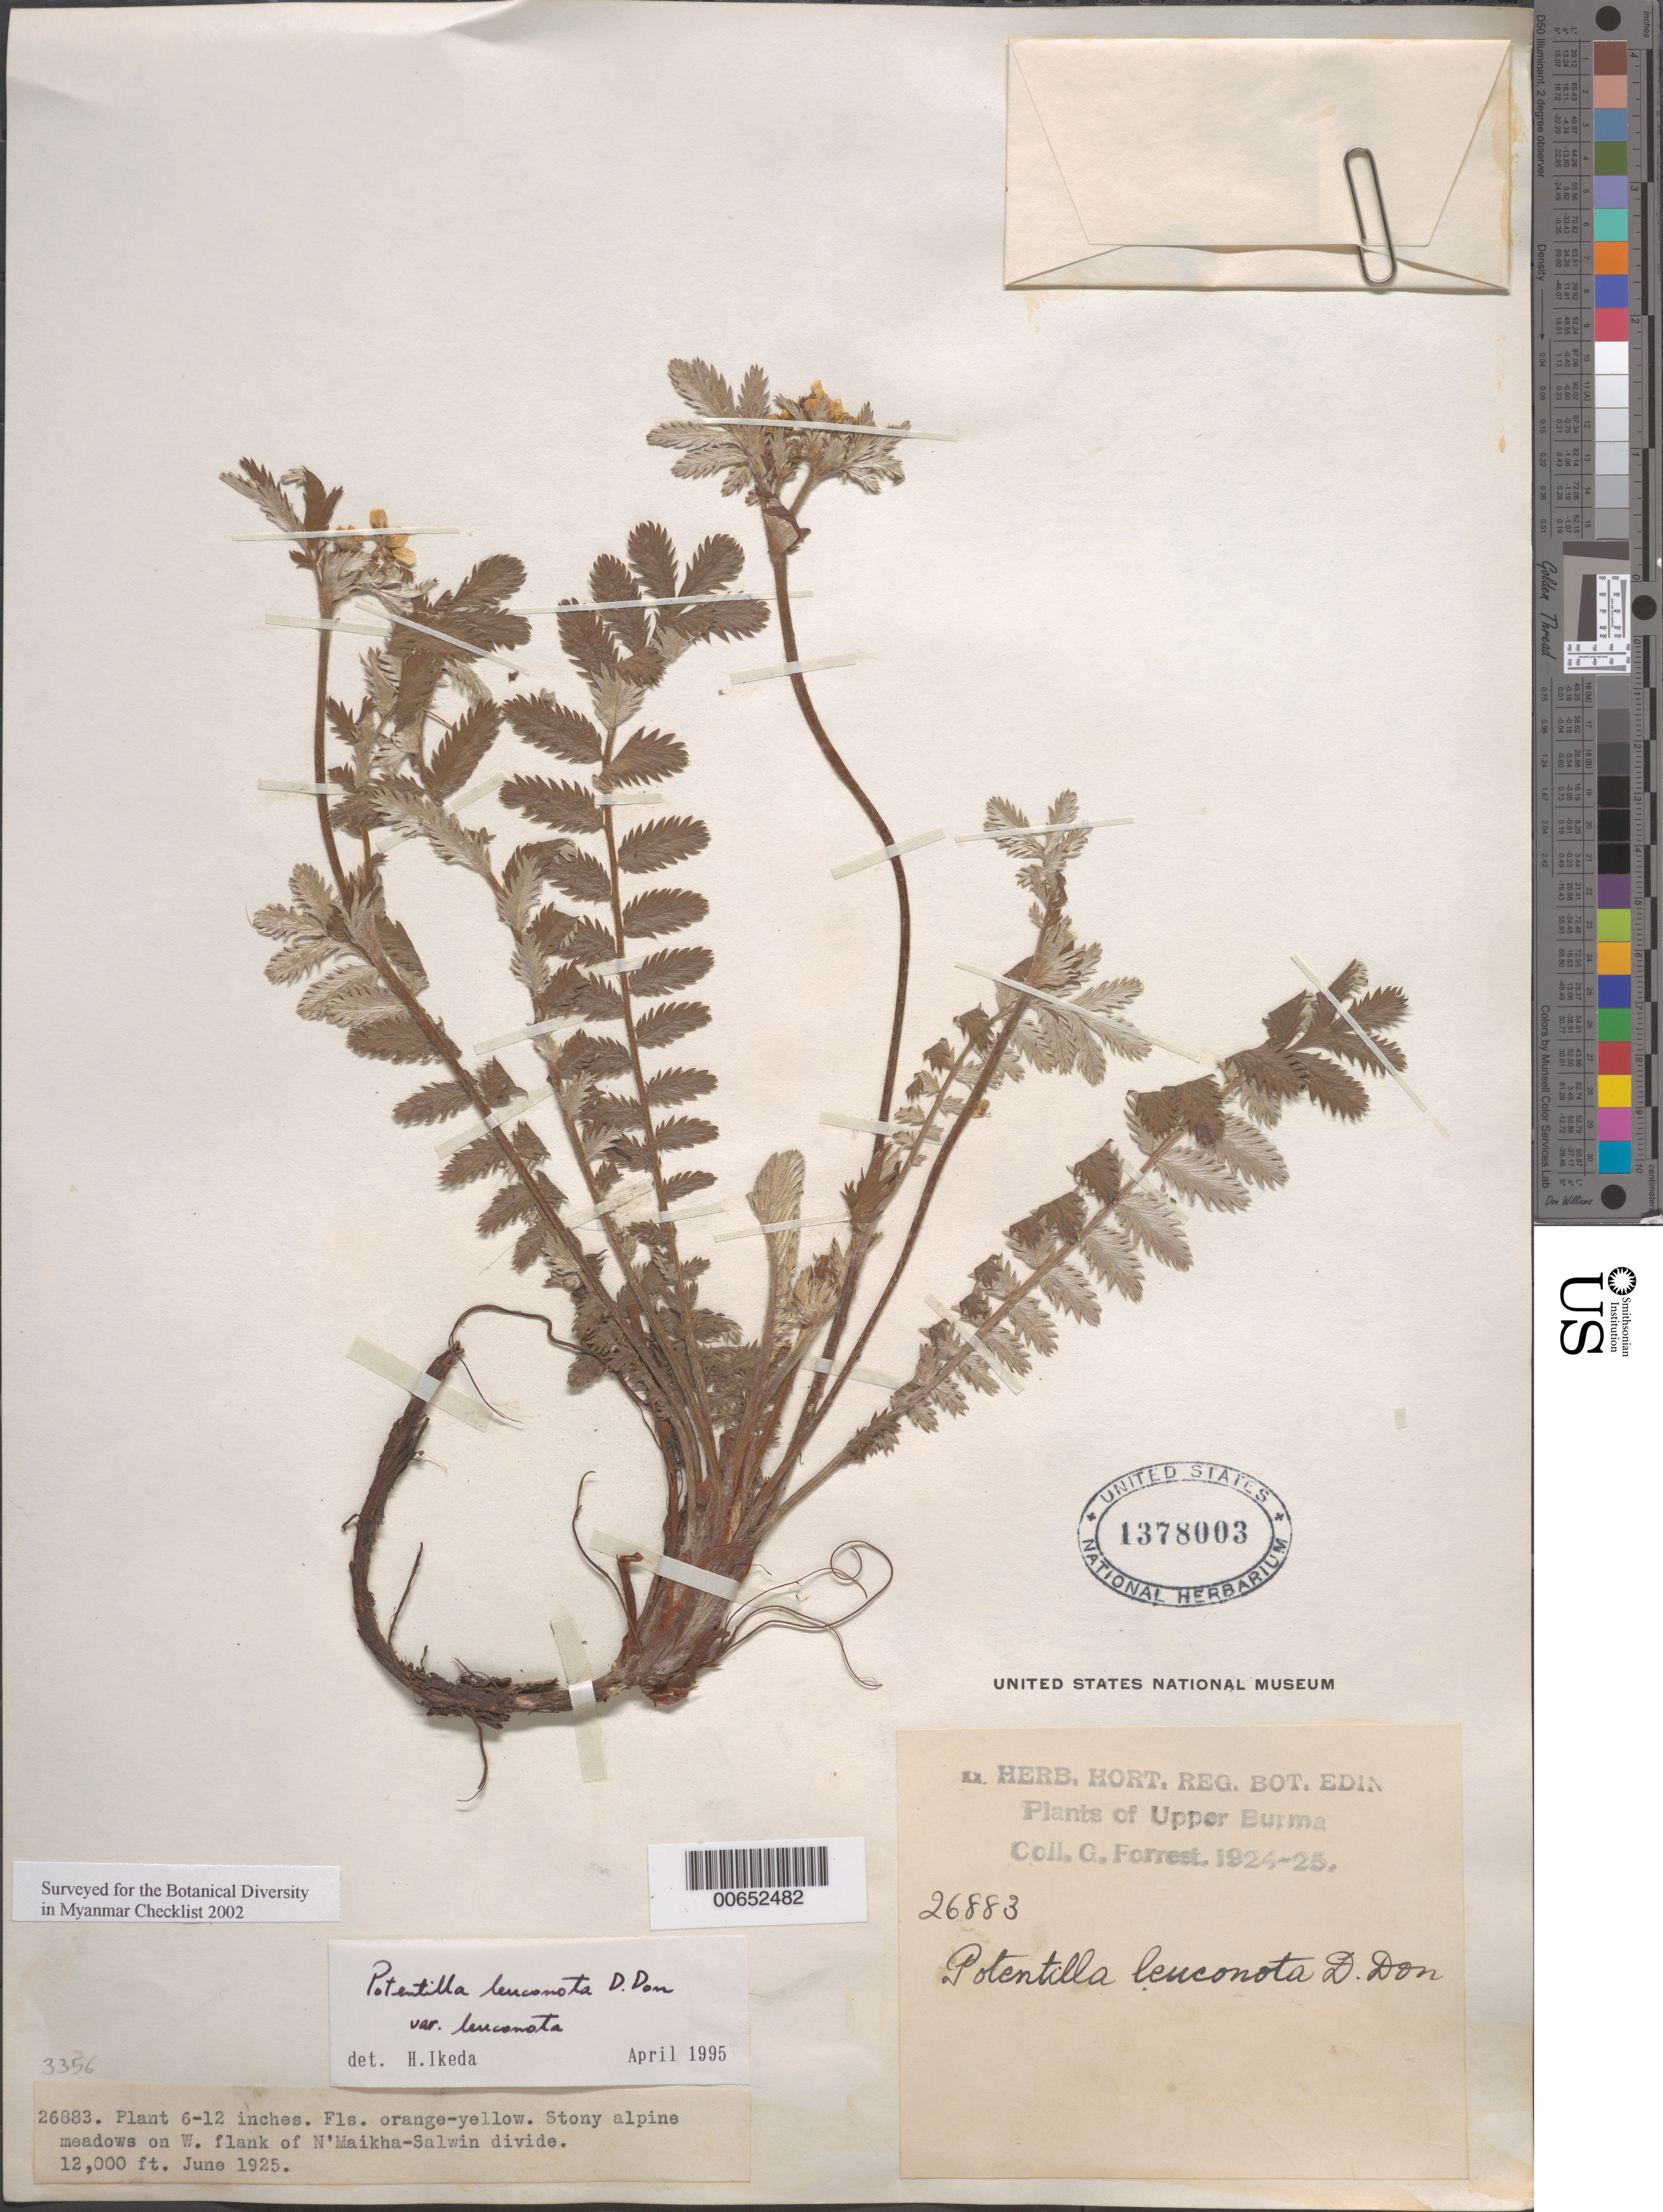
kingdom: Plantae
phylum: Tracheophyta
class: Magnoliopsida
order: Rosales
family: Rosaceae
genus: Potentilla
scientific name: Potentilla leuconota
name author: D. Don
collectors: G. Forrest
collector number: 26883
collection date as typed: Jun 1925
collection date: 1925-06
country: Myanmar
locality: Upper Burma, W flank of N'Maikha-Salwin Divide.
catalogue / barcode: US 1378003